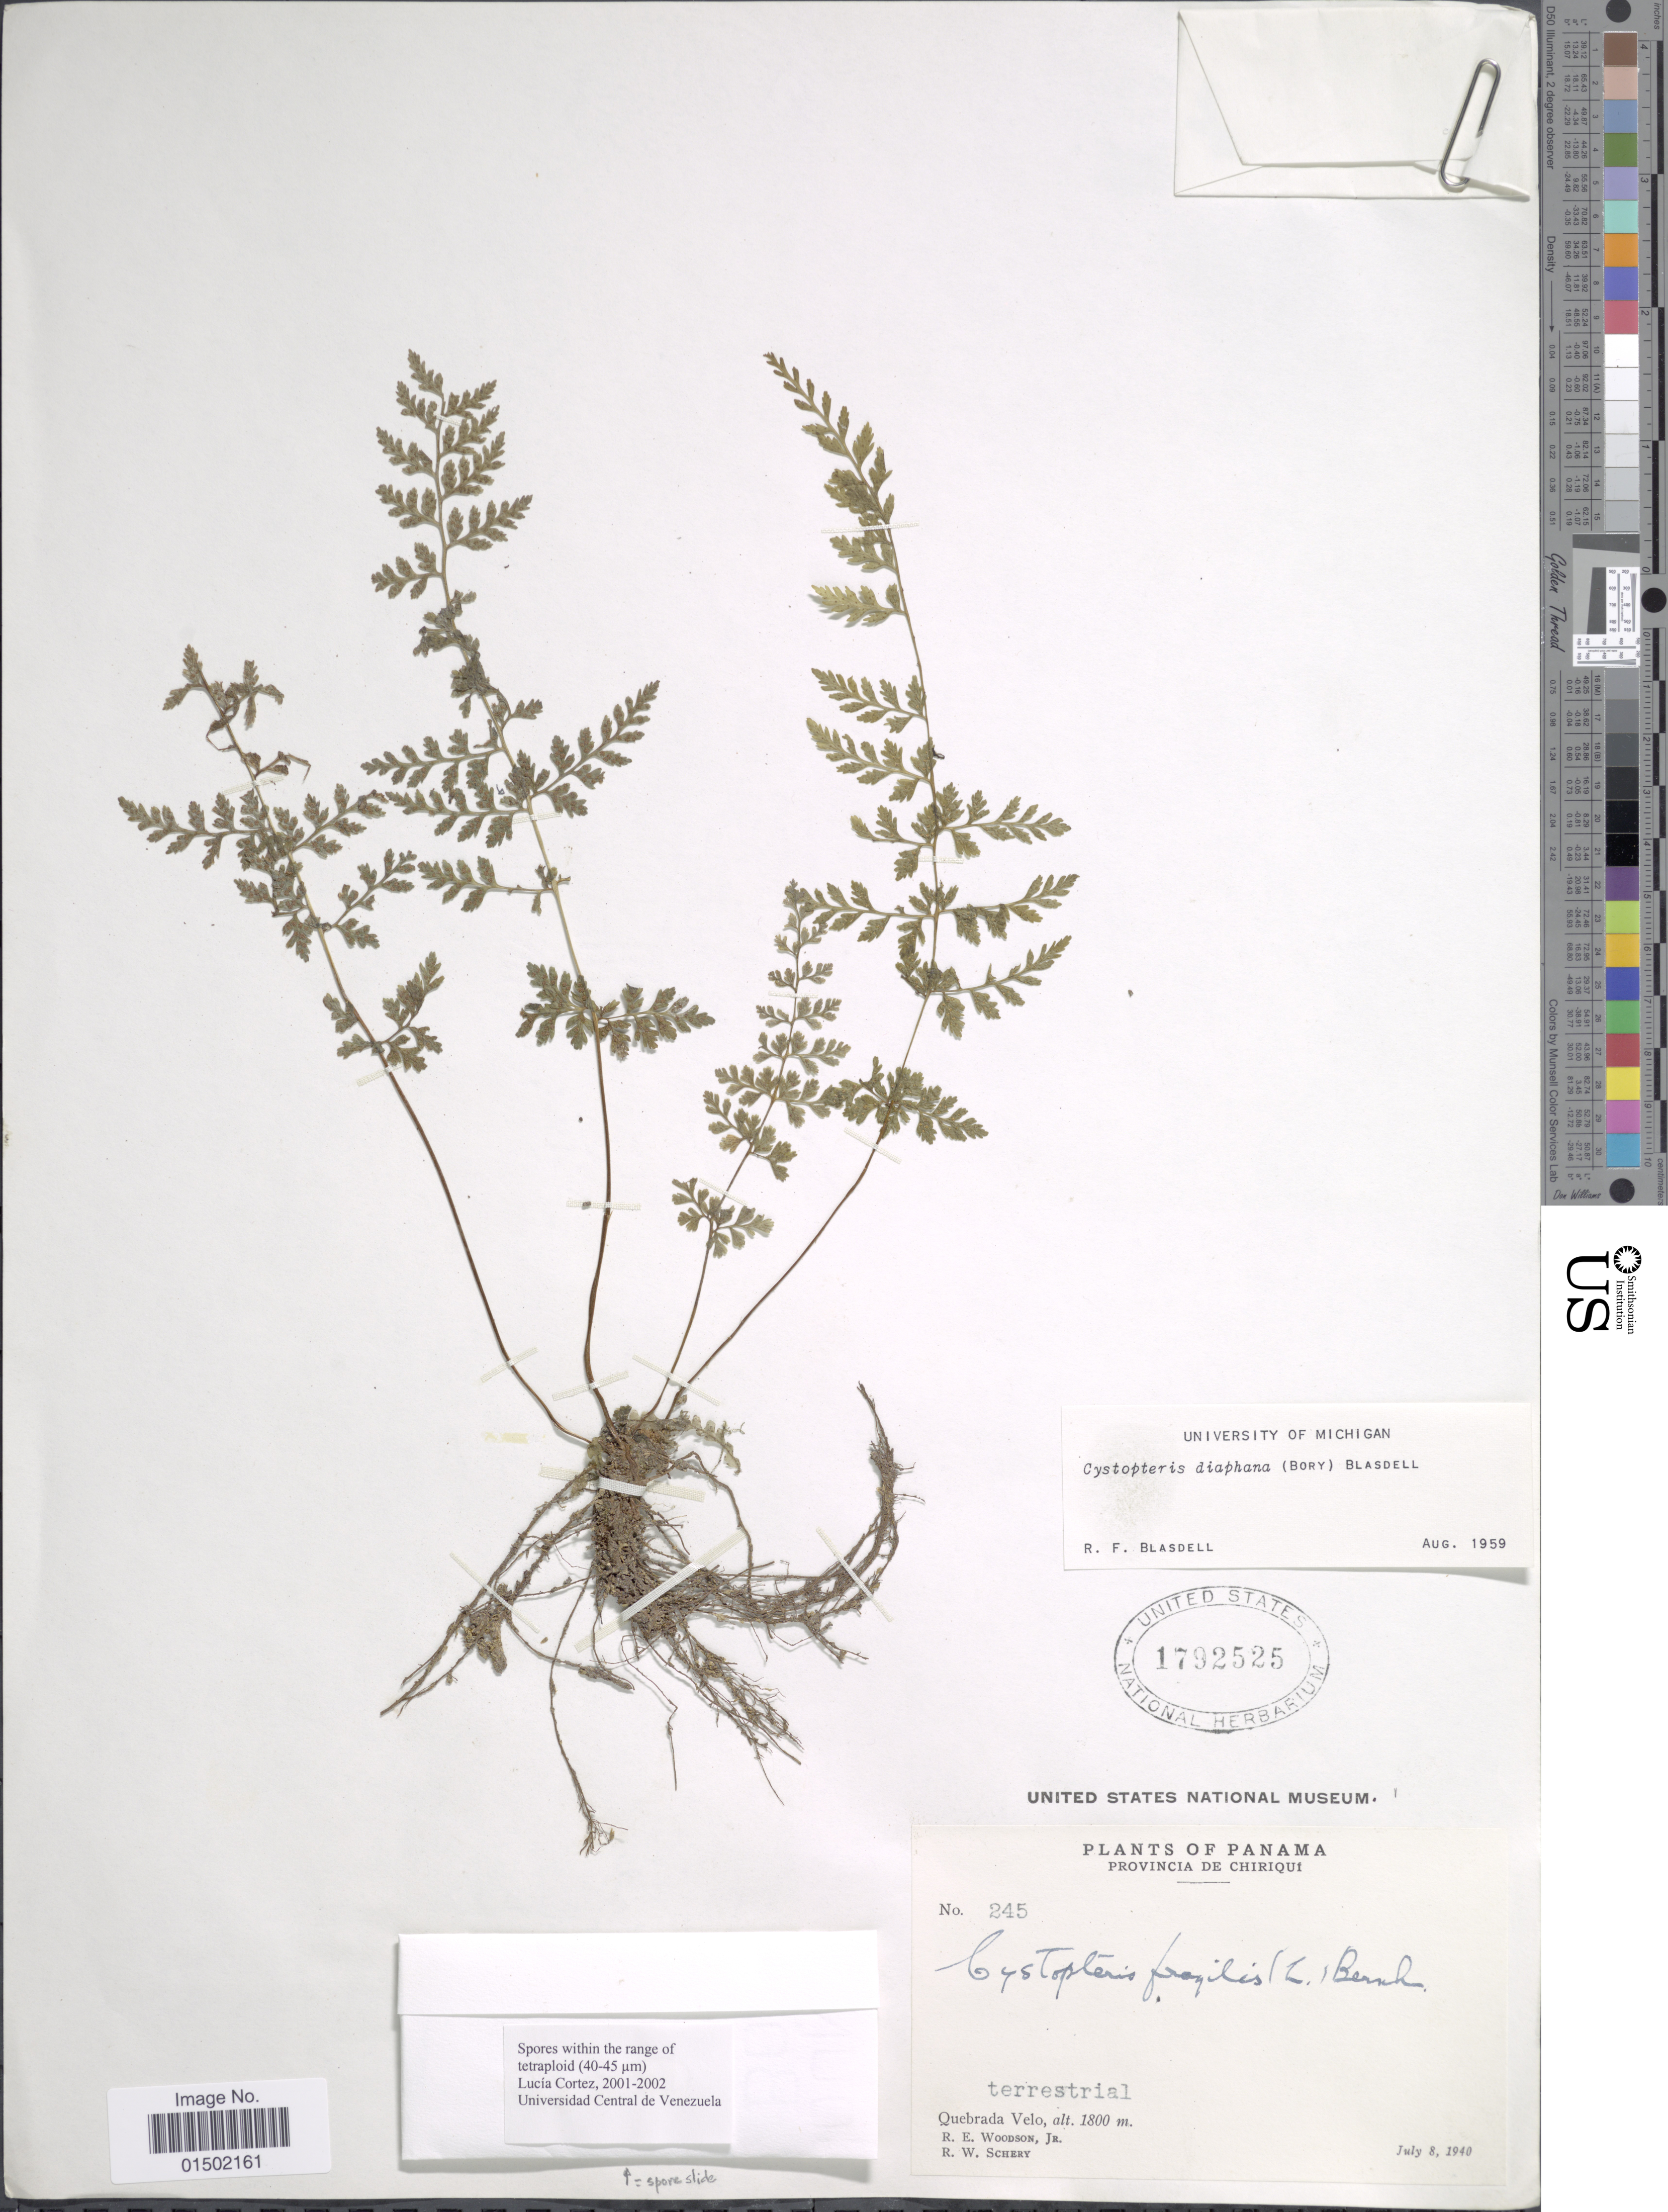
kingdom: Plantae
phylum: Tracheophyta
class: Polypodiopsida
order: Polypodiales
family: Cystopteridaceae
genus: Cystopteris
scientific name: Cystopteris diaphana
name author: (Bory) Blasdell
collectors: R. E. Woodson & R. Scherry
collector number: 245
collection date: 1940-07-08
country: Panama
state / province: Chiriqui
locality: Quebrada Velo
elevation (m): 1800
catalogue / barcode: US 1792525